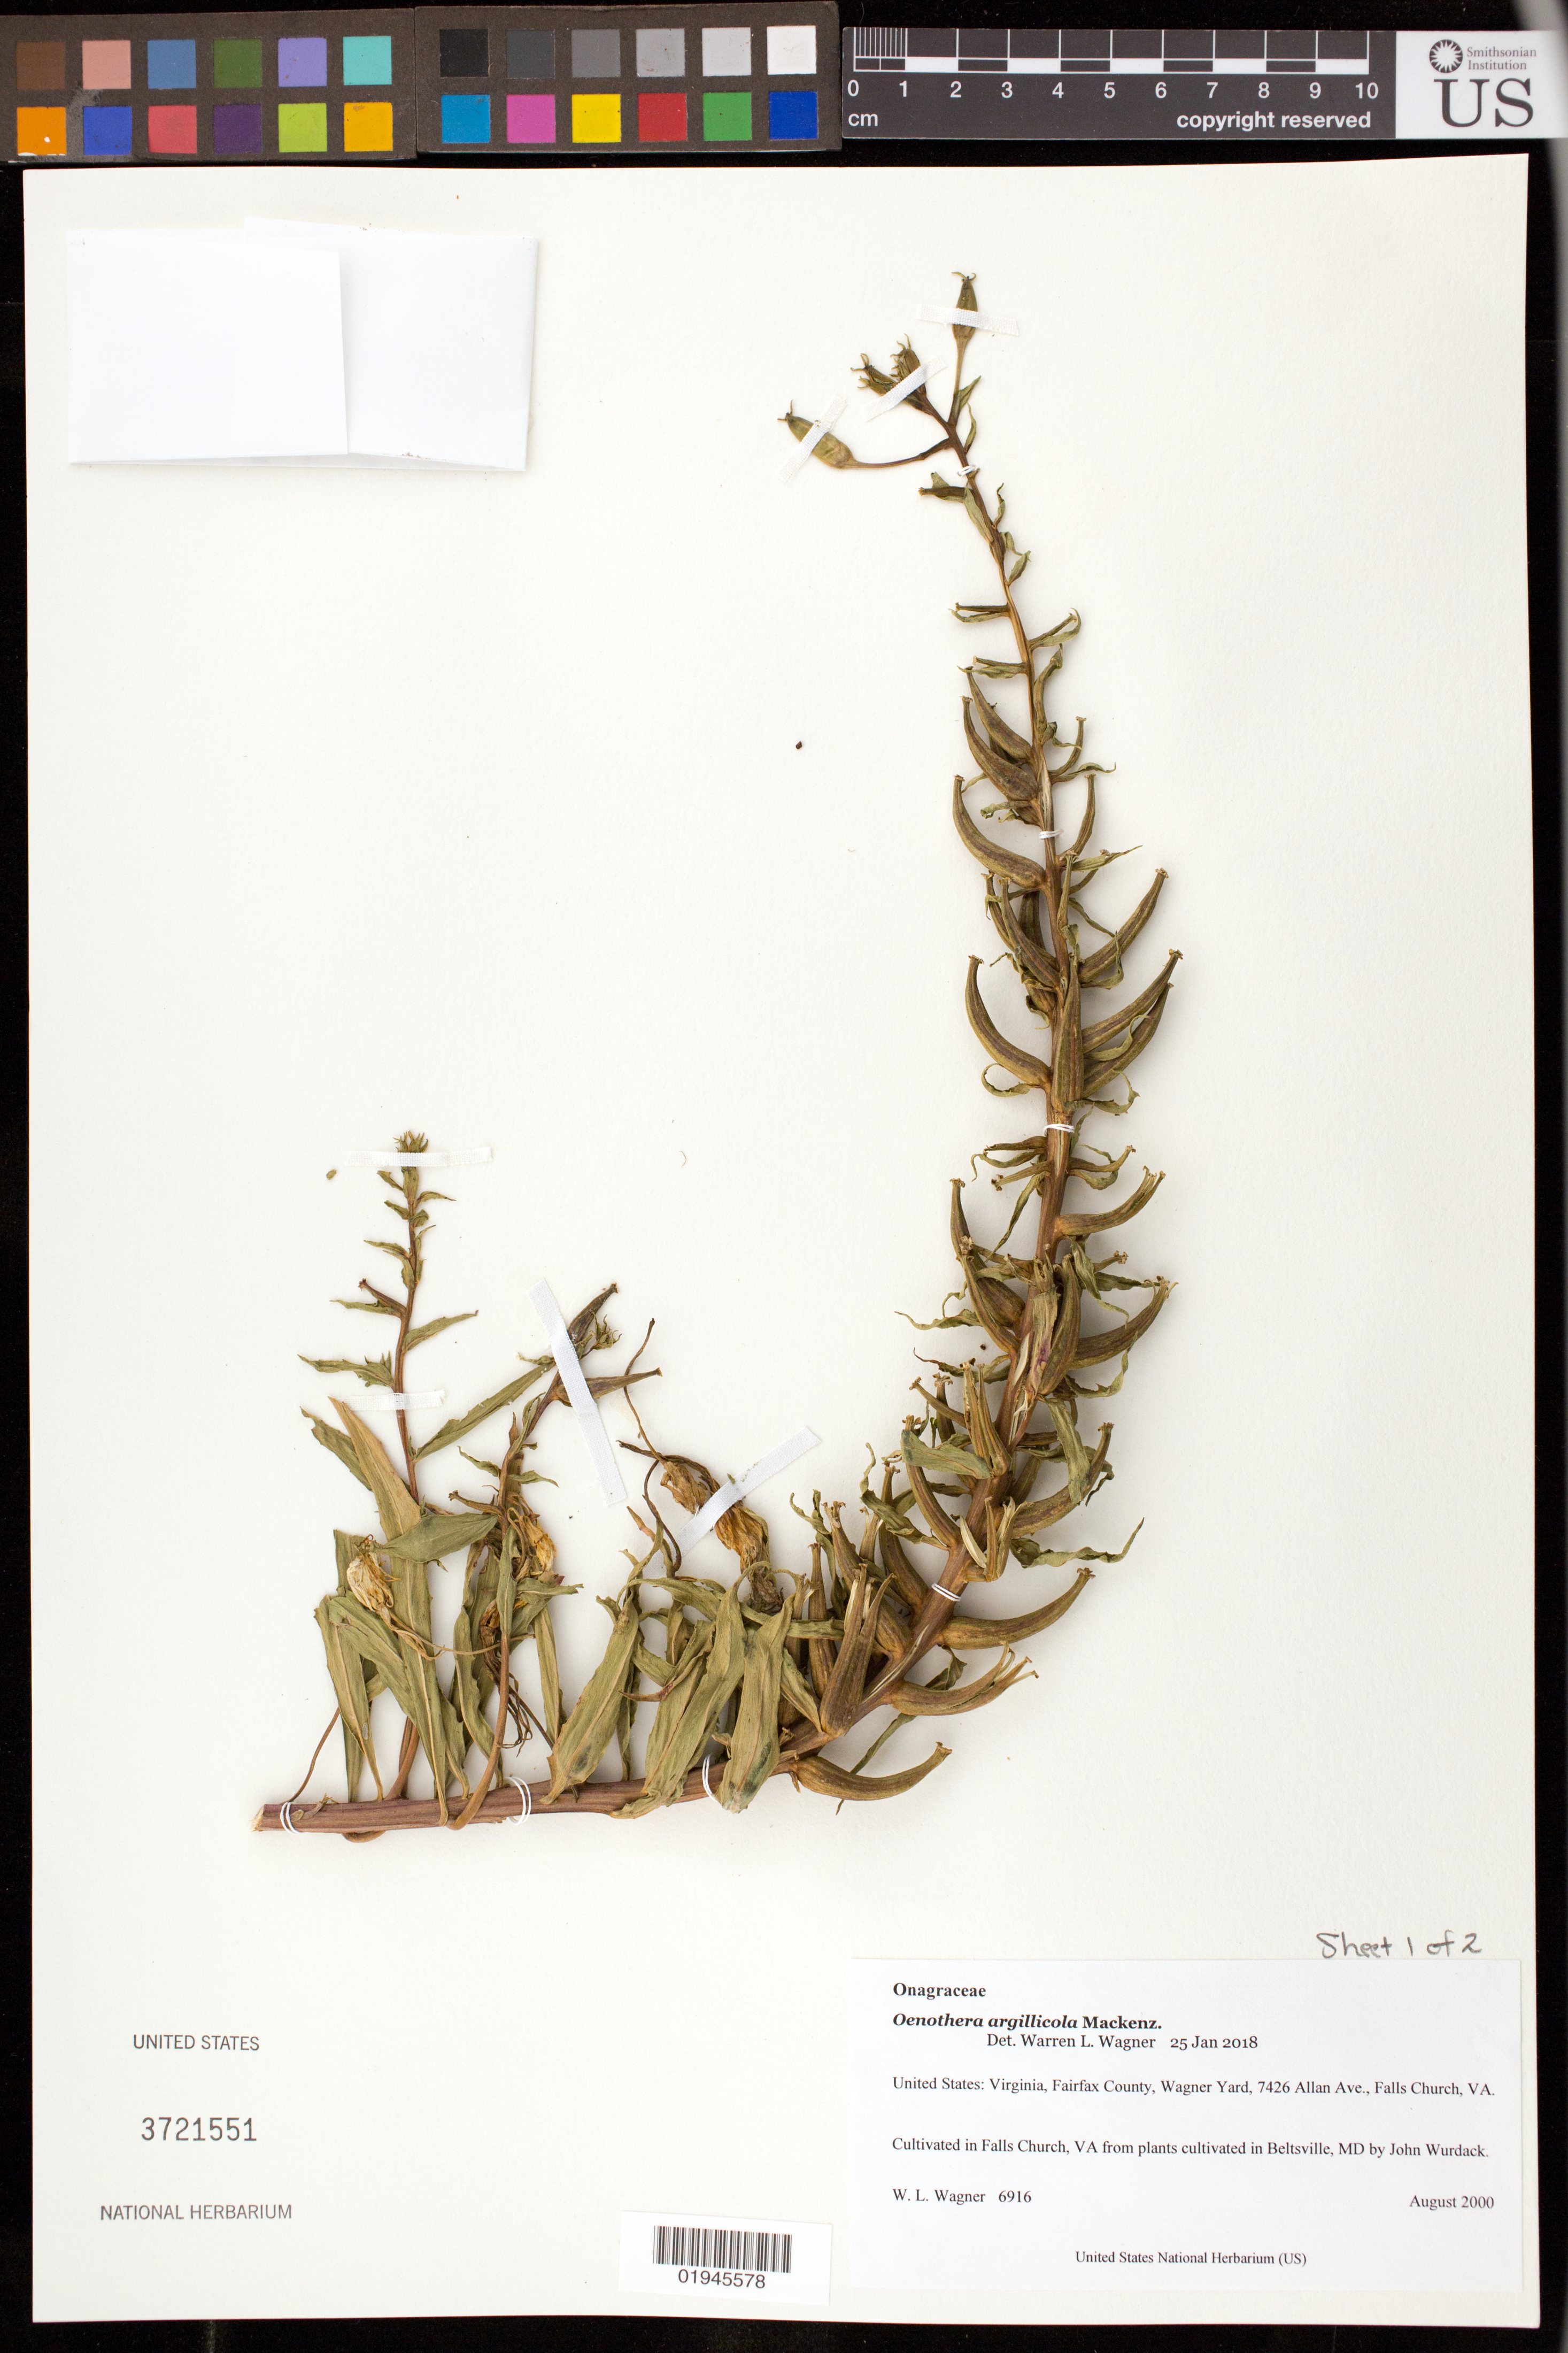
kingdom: Plantae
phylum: Tracheophyta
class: Magnoliopsida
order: Myrtales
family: Onagraceae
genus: Oenothera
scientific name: Oenothera argillicola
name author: Mackenz.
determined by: Wagner, W. L., (BOT), Smithsonian Institution - National Museum of Natural History (UNITED STATES)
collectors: W. L. Wagner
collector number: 6916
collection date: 2000-08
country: United States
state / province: Virginia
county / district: Fairfax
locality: Wagner Yard, 7426 Allan Ave., Falls Church, VA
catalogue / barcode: US 3721551